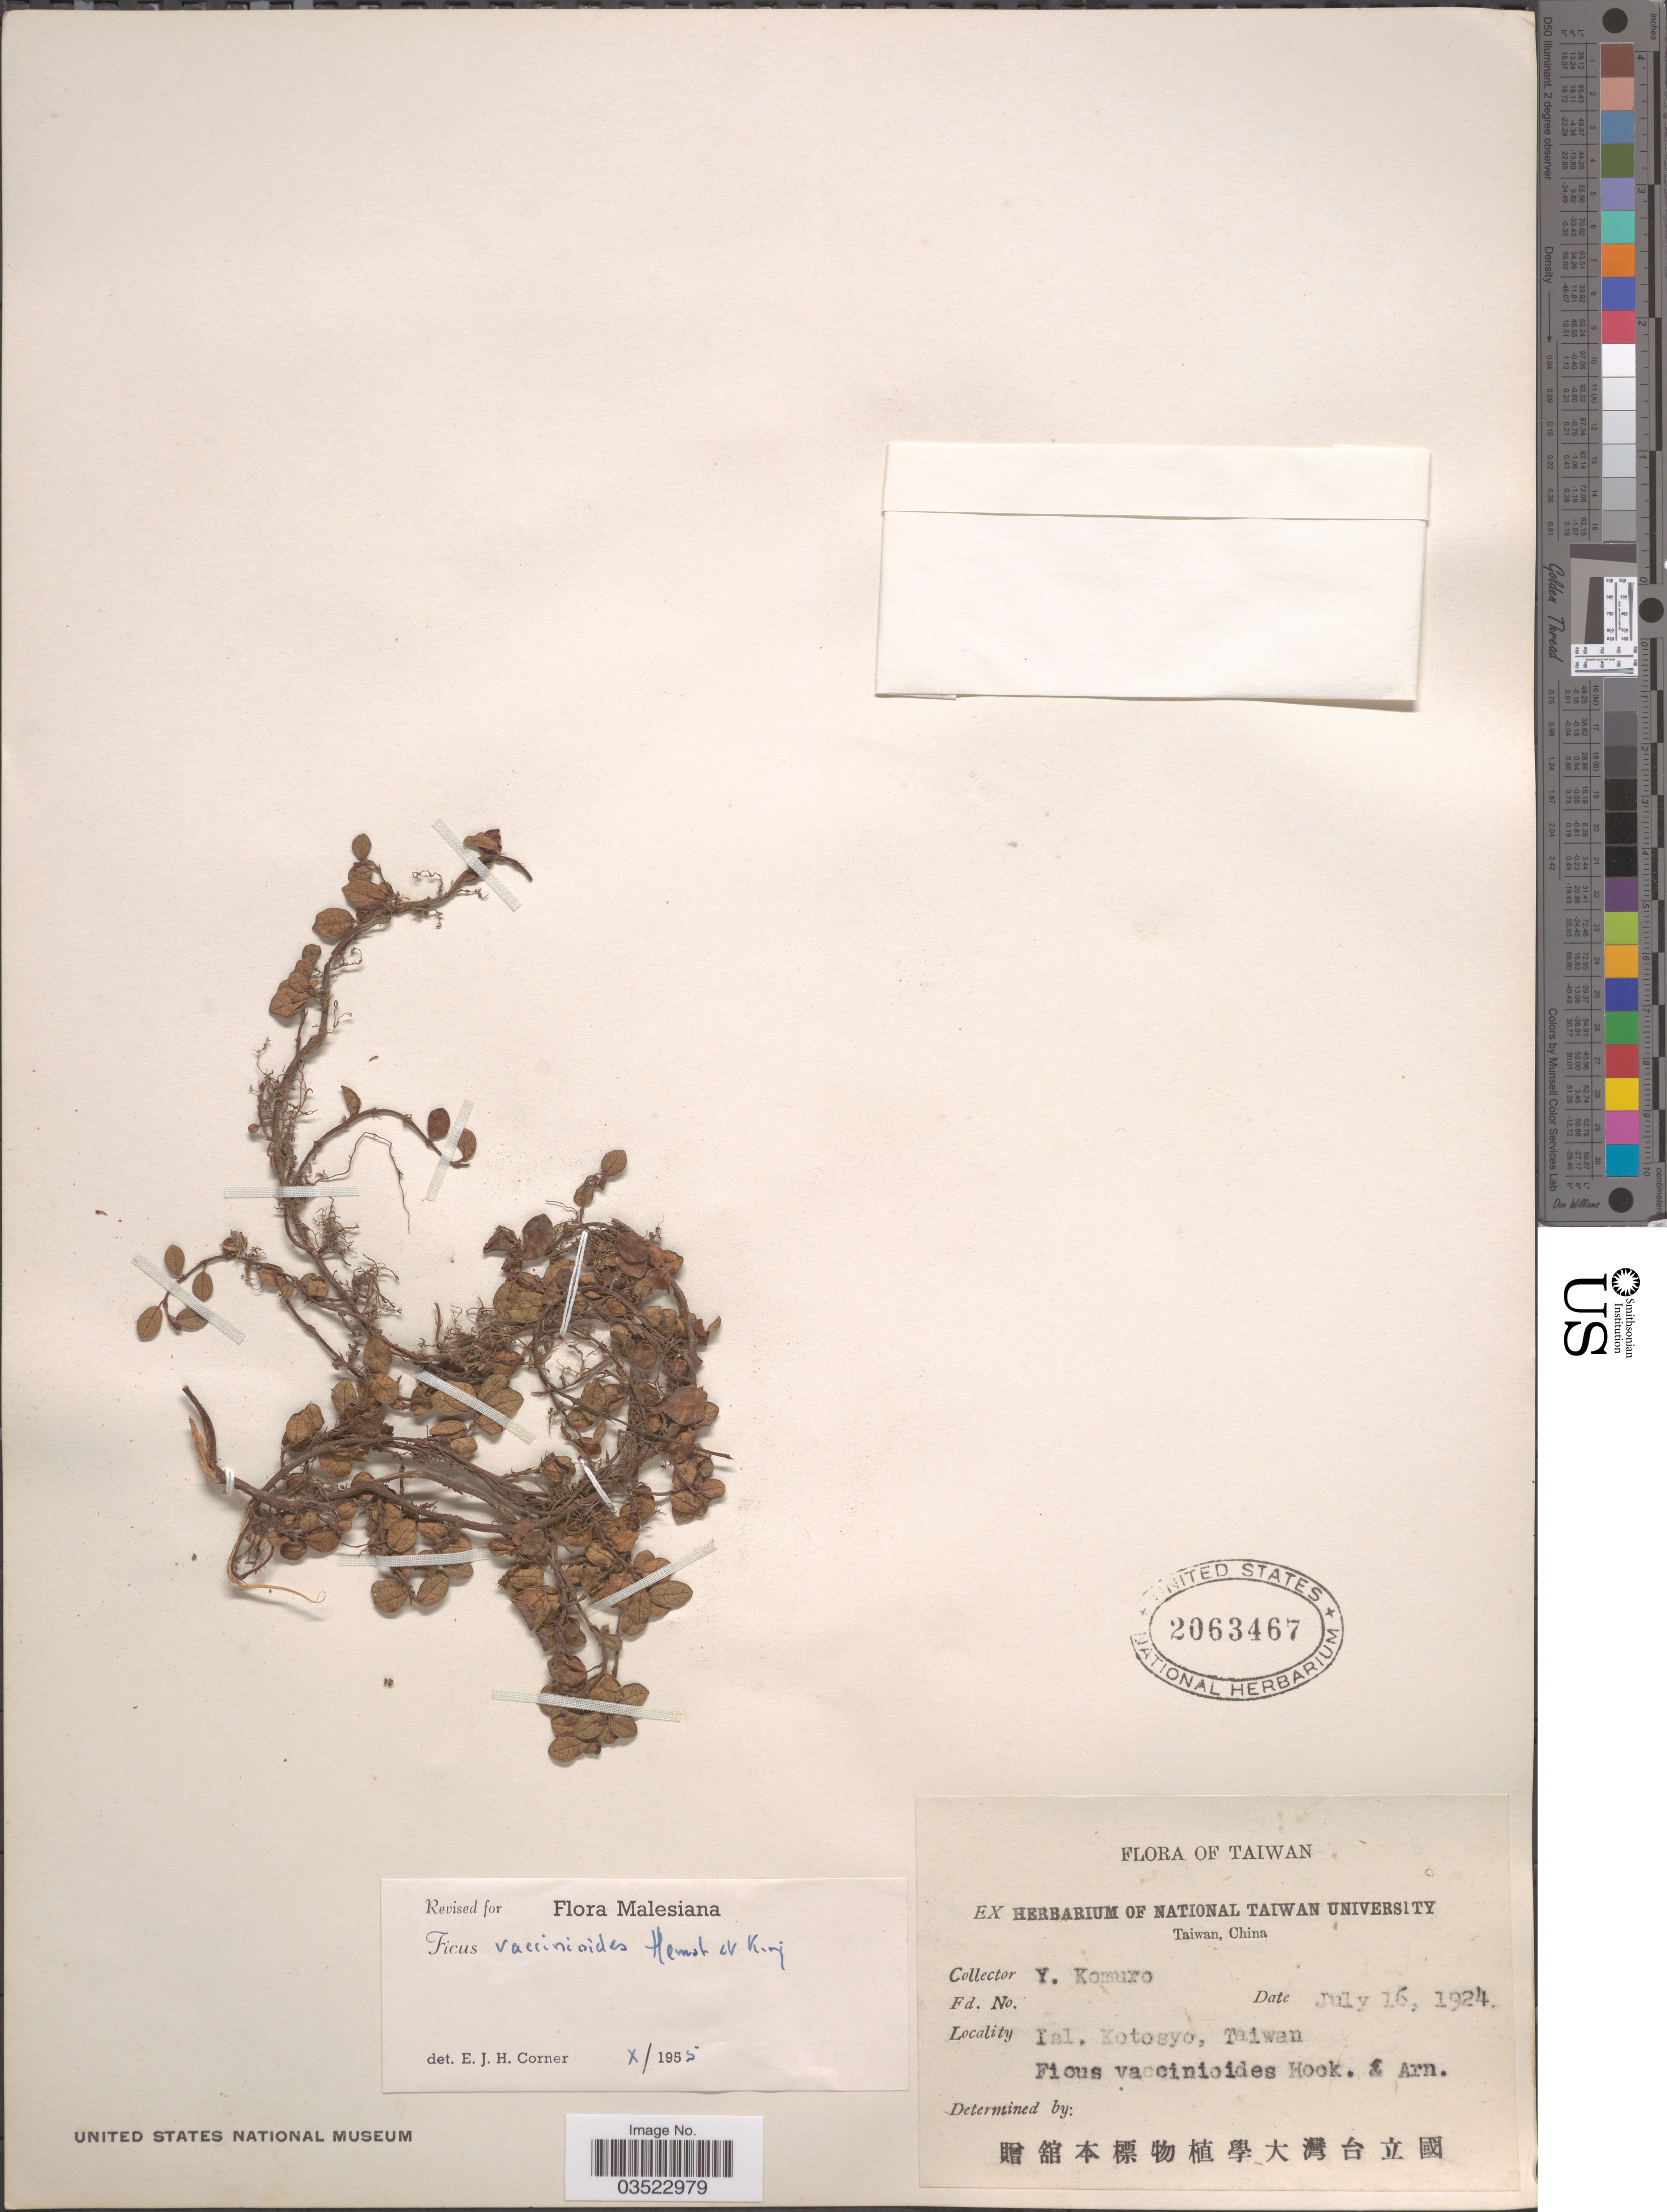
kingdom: Plantae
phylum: Tracheophyta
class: Magnoliopsida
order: Rosales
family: Moraceae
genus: Ficus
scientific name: Ficus vaccinioides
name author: Hemsl. & King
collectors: Y. Komuro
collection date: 1924-07-16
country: Taiwan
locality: Isl. Kotosyo.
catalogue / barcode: US 2063467